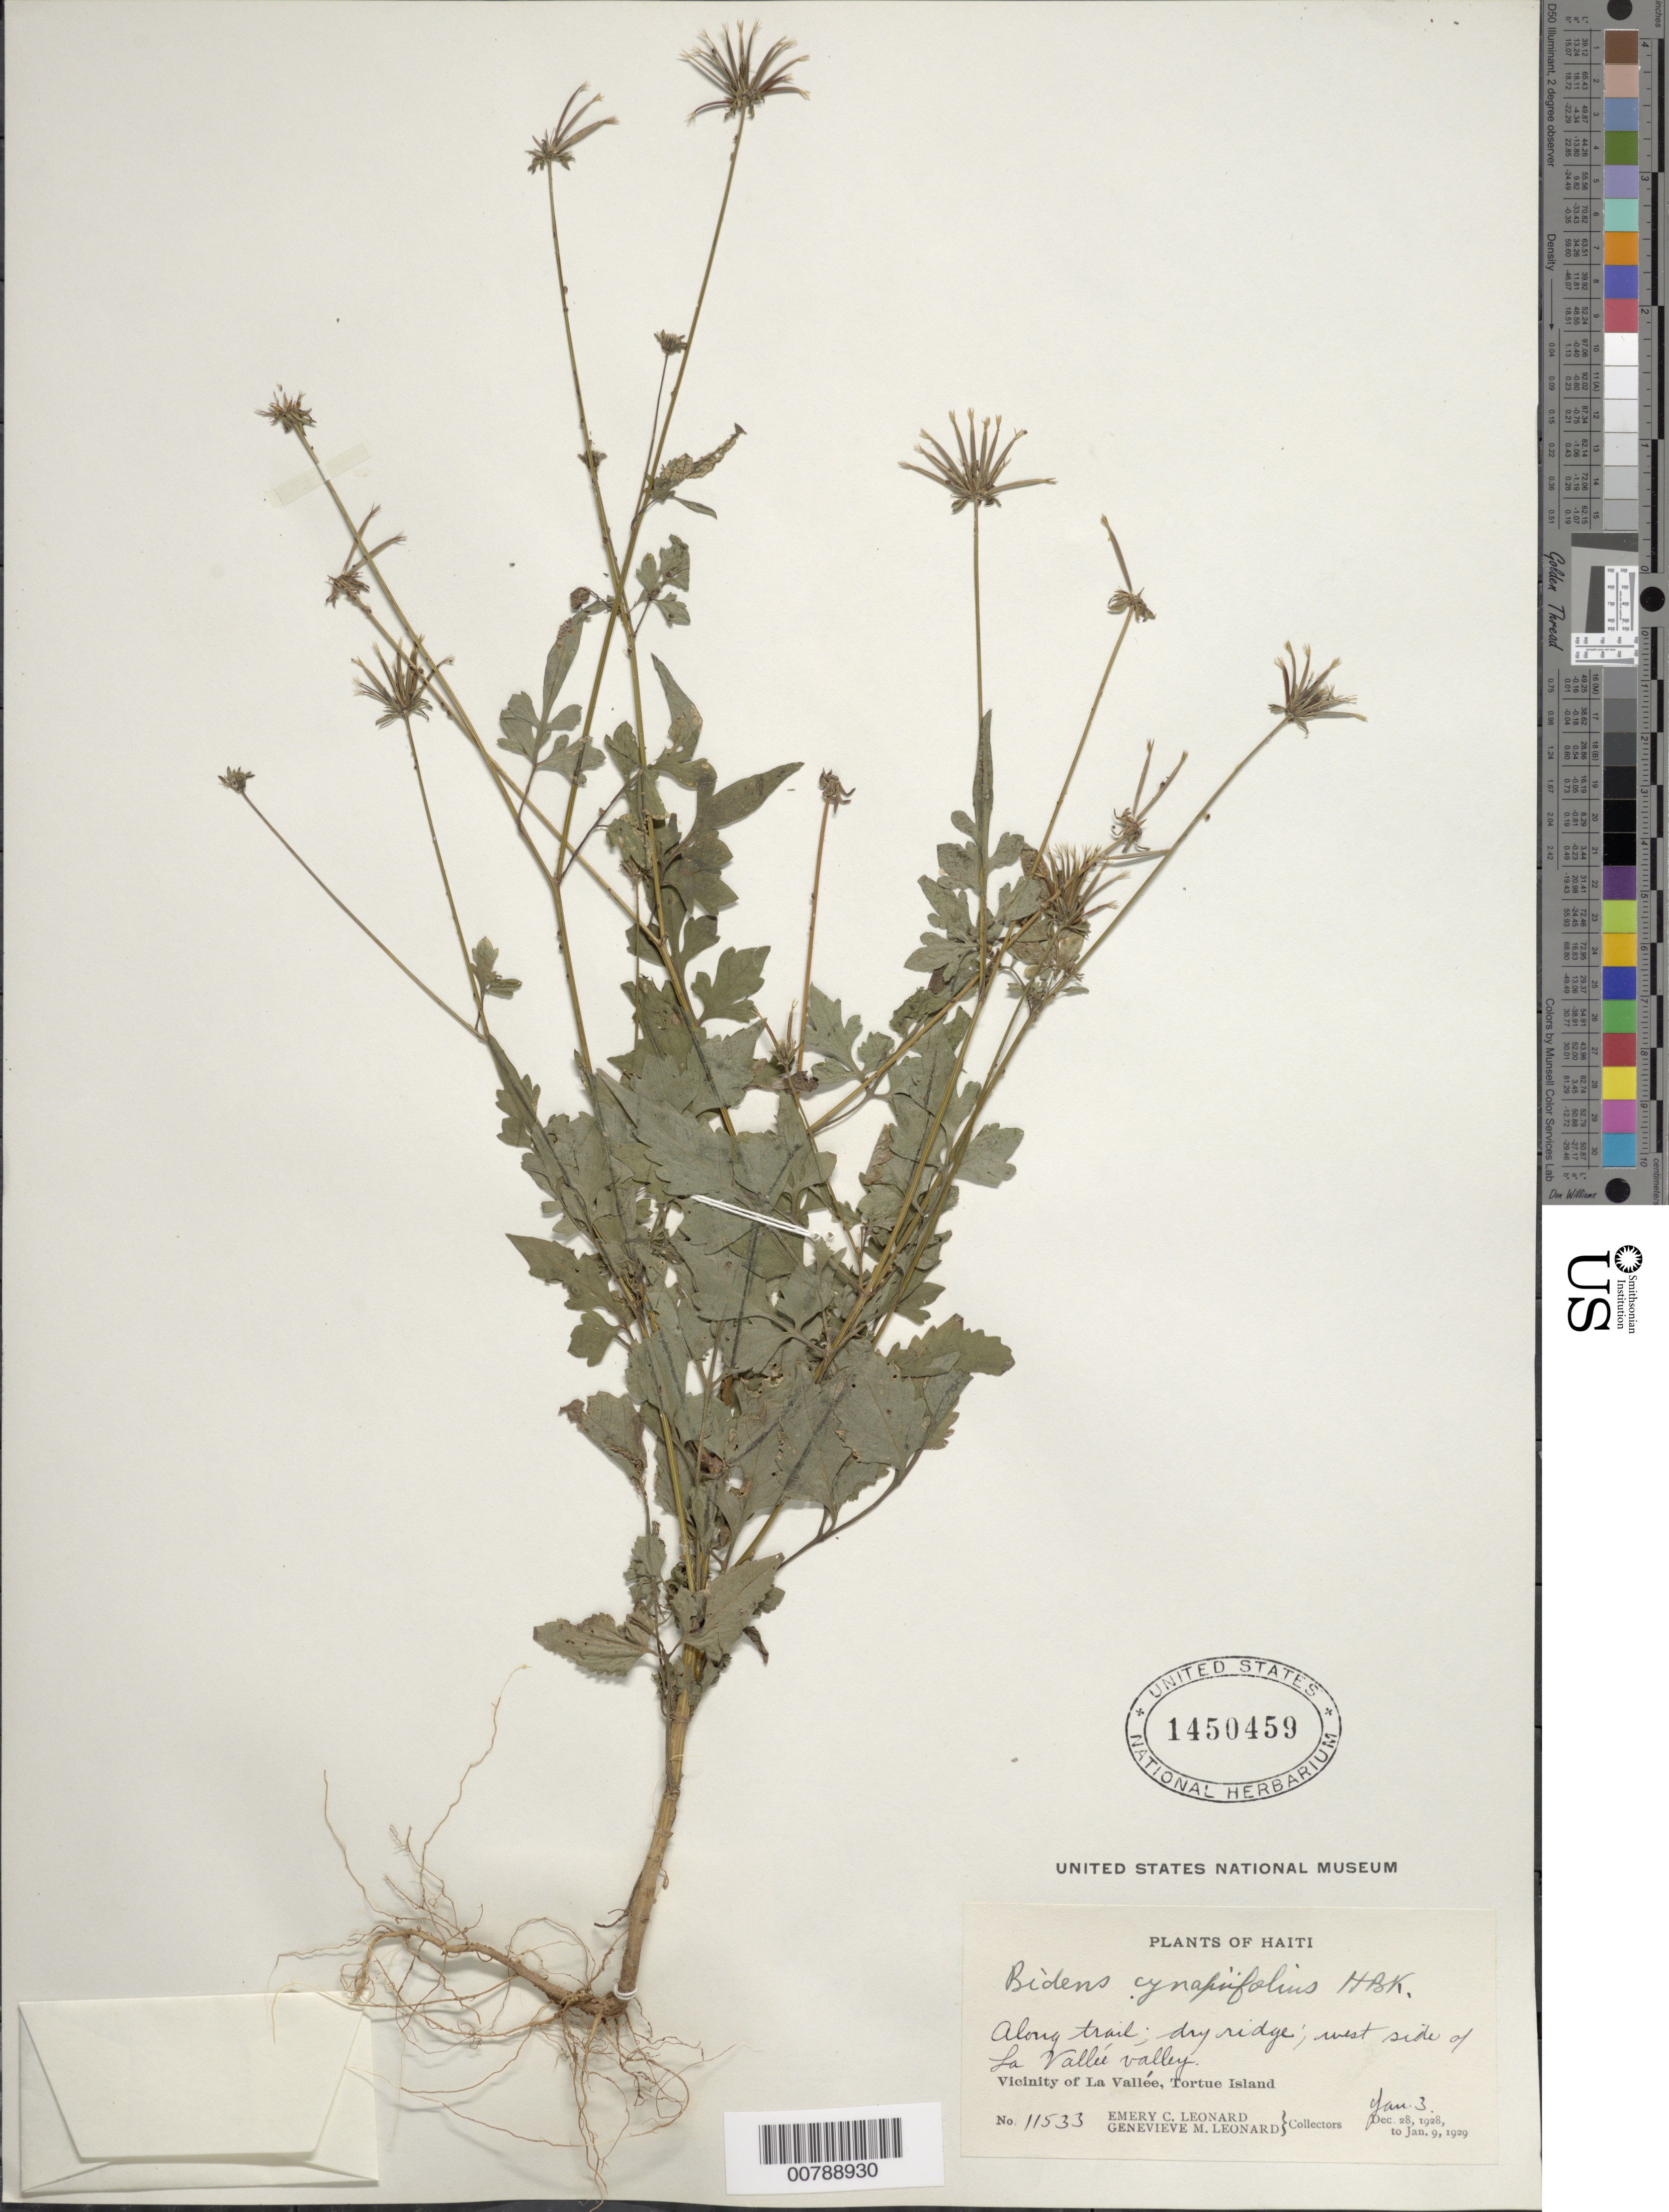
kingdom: Plantae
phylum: Tracheophyta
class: Magnoliopsida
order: Asterales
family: Asteraceae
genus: Bidens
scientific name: Bidens cynapiifolia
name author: Kunth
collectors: E. C. Leonard & G. M. Leonard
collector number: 11533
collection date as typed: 03 Jan 1929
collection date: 1929-01-03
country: Haiti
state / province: Nord-Óuest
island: Île de la Tortue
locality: Vicinity of La Vallée, Tortue Island. West side of of La Vallée valley. Along trail, dry ridge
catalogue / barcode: US 1450459